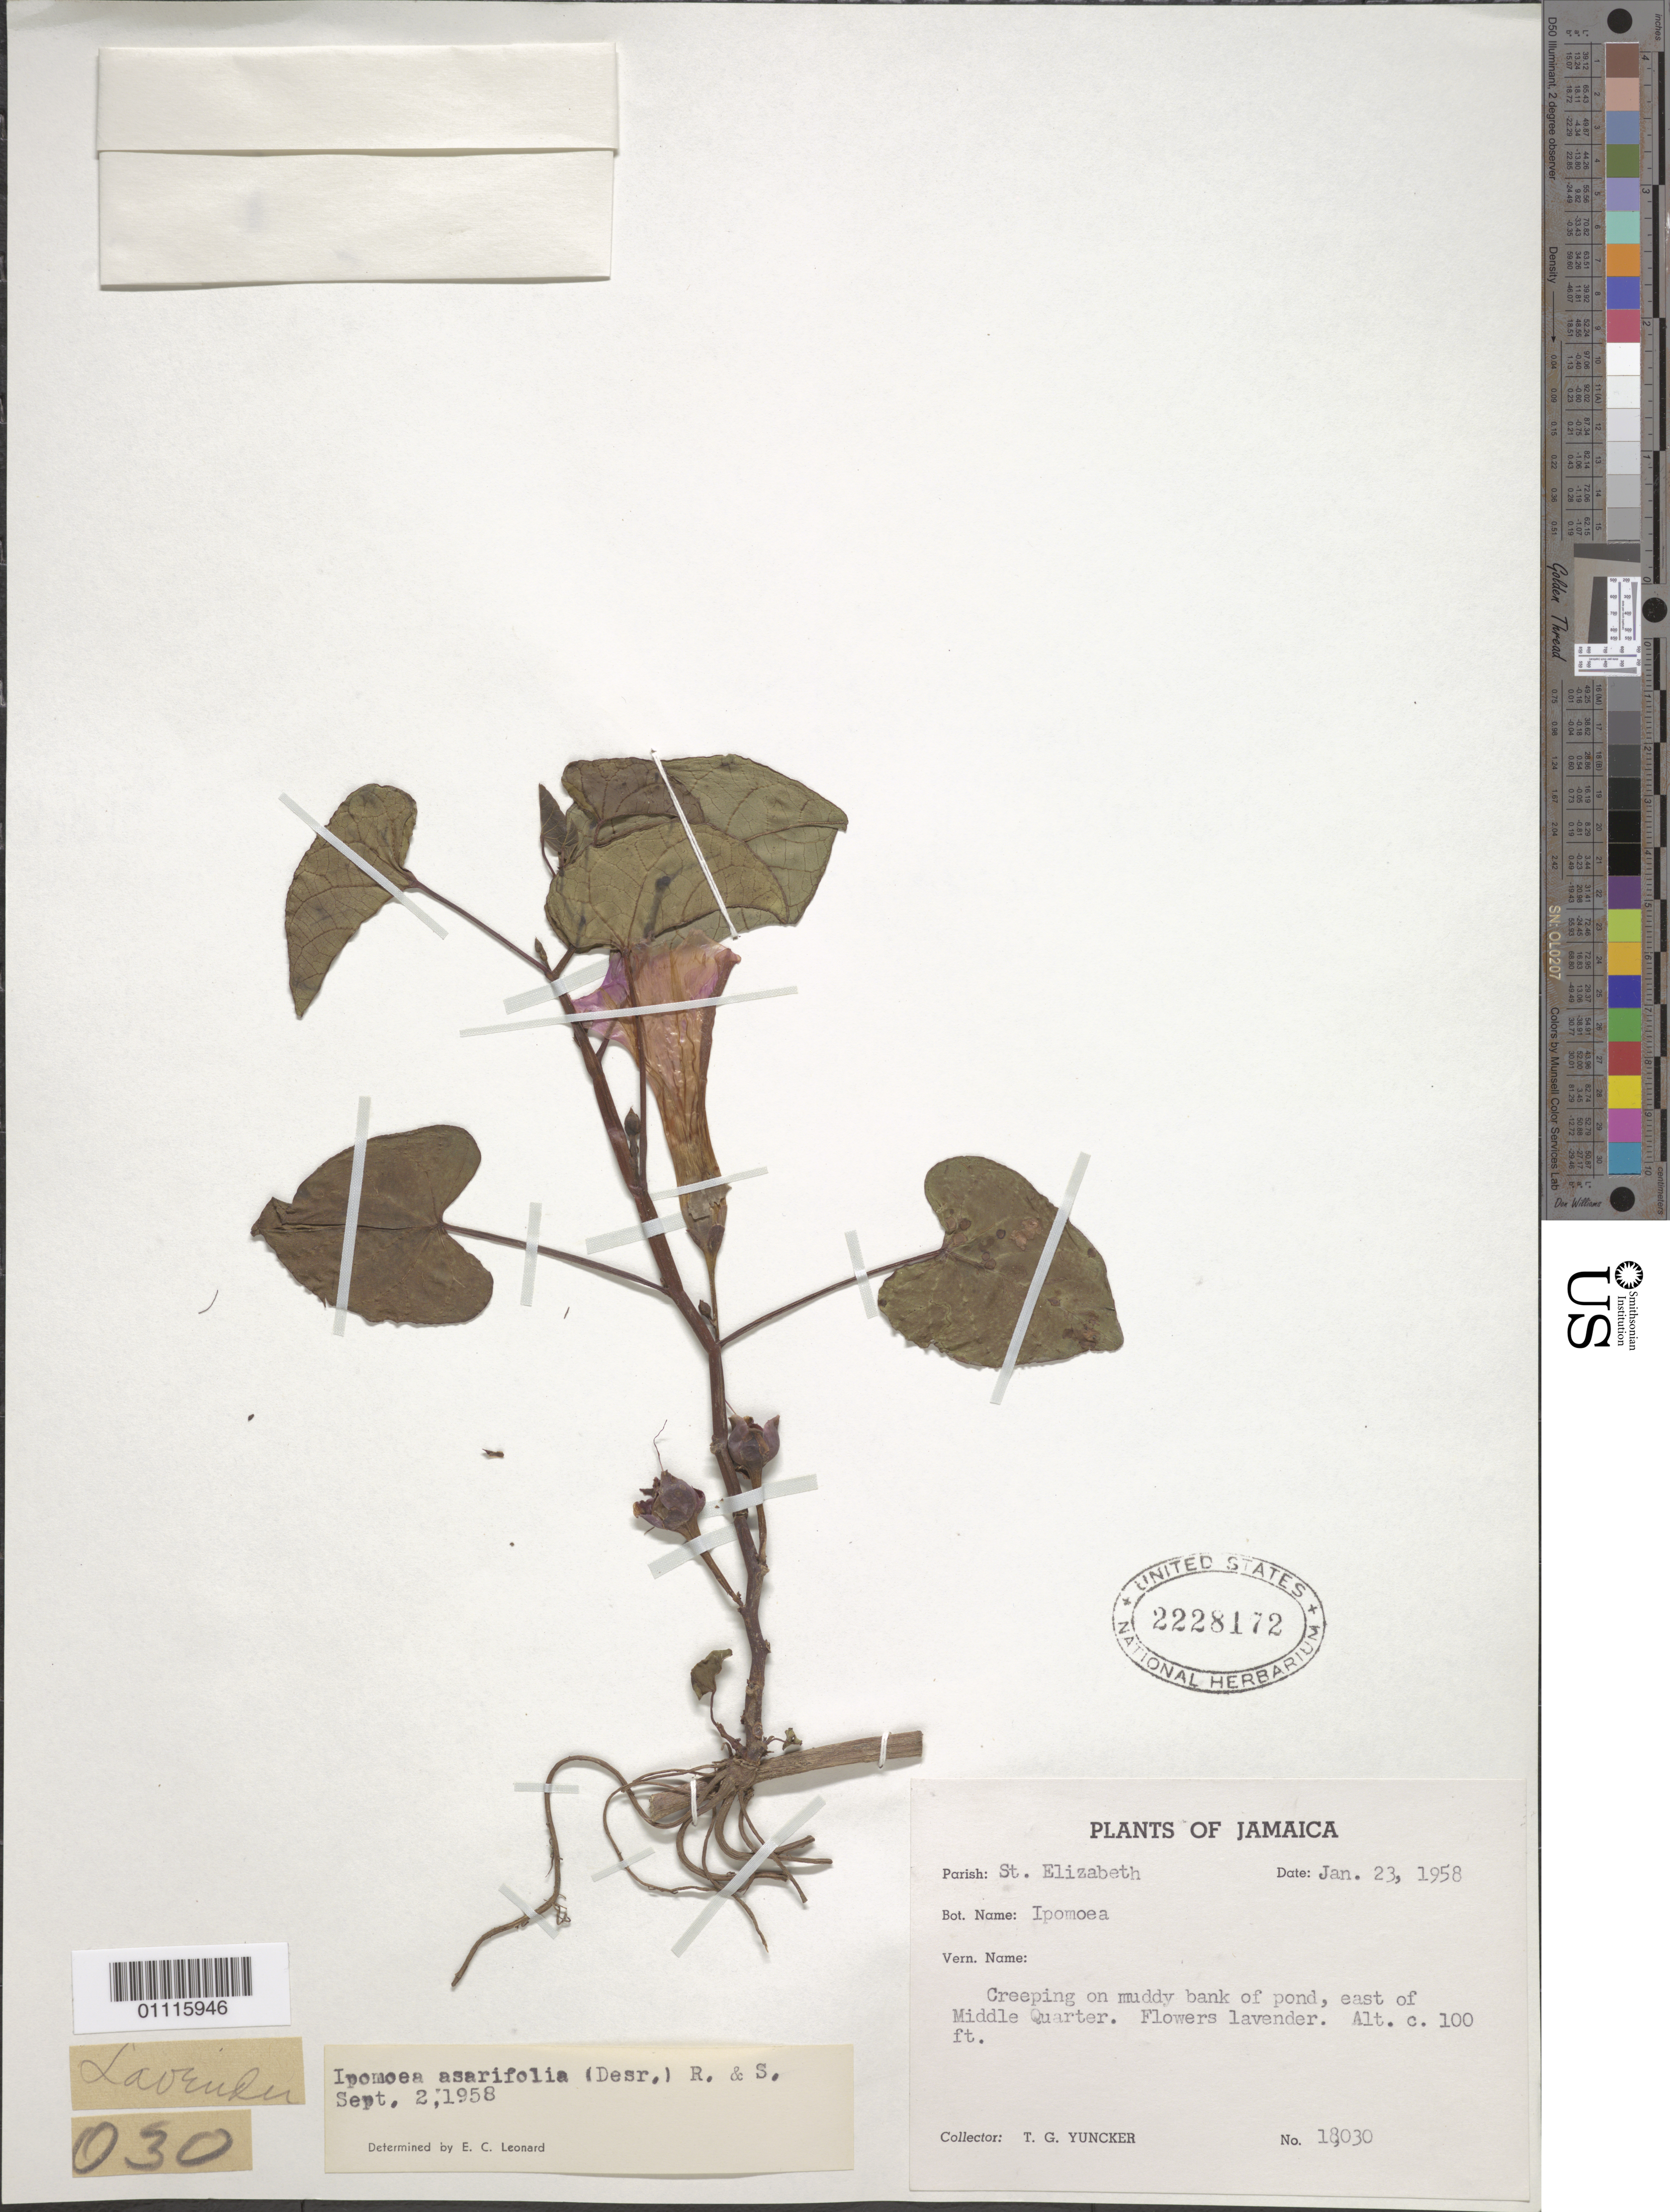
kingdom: Plantae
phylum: Tracheophyta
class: Magnoliopsida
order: Solanales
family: Convolvulaceae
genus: Ipomoea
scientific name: Ipomoea asarifolia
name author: (Desr.) Roem. & Schult.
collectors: T. G. Yuncker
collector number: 18030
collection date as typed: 23 Jan 1958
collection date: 1958-01-23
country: Jamaica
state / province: Saint Elizabeth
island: Jamaica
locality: Creeping on muddy bank of pond, E of Middle Quarter.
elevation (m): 30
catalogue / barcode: US 2228172